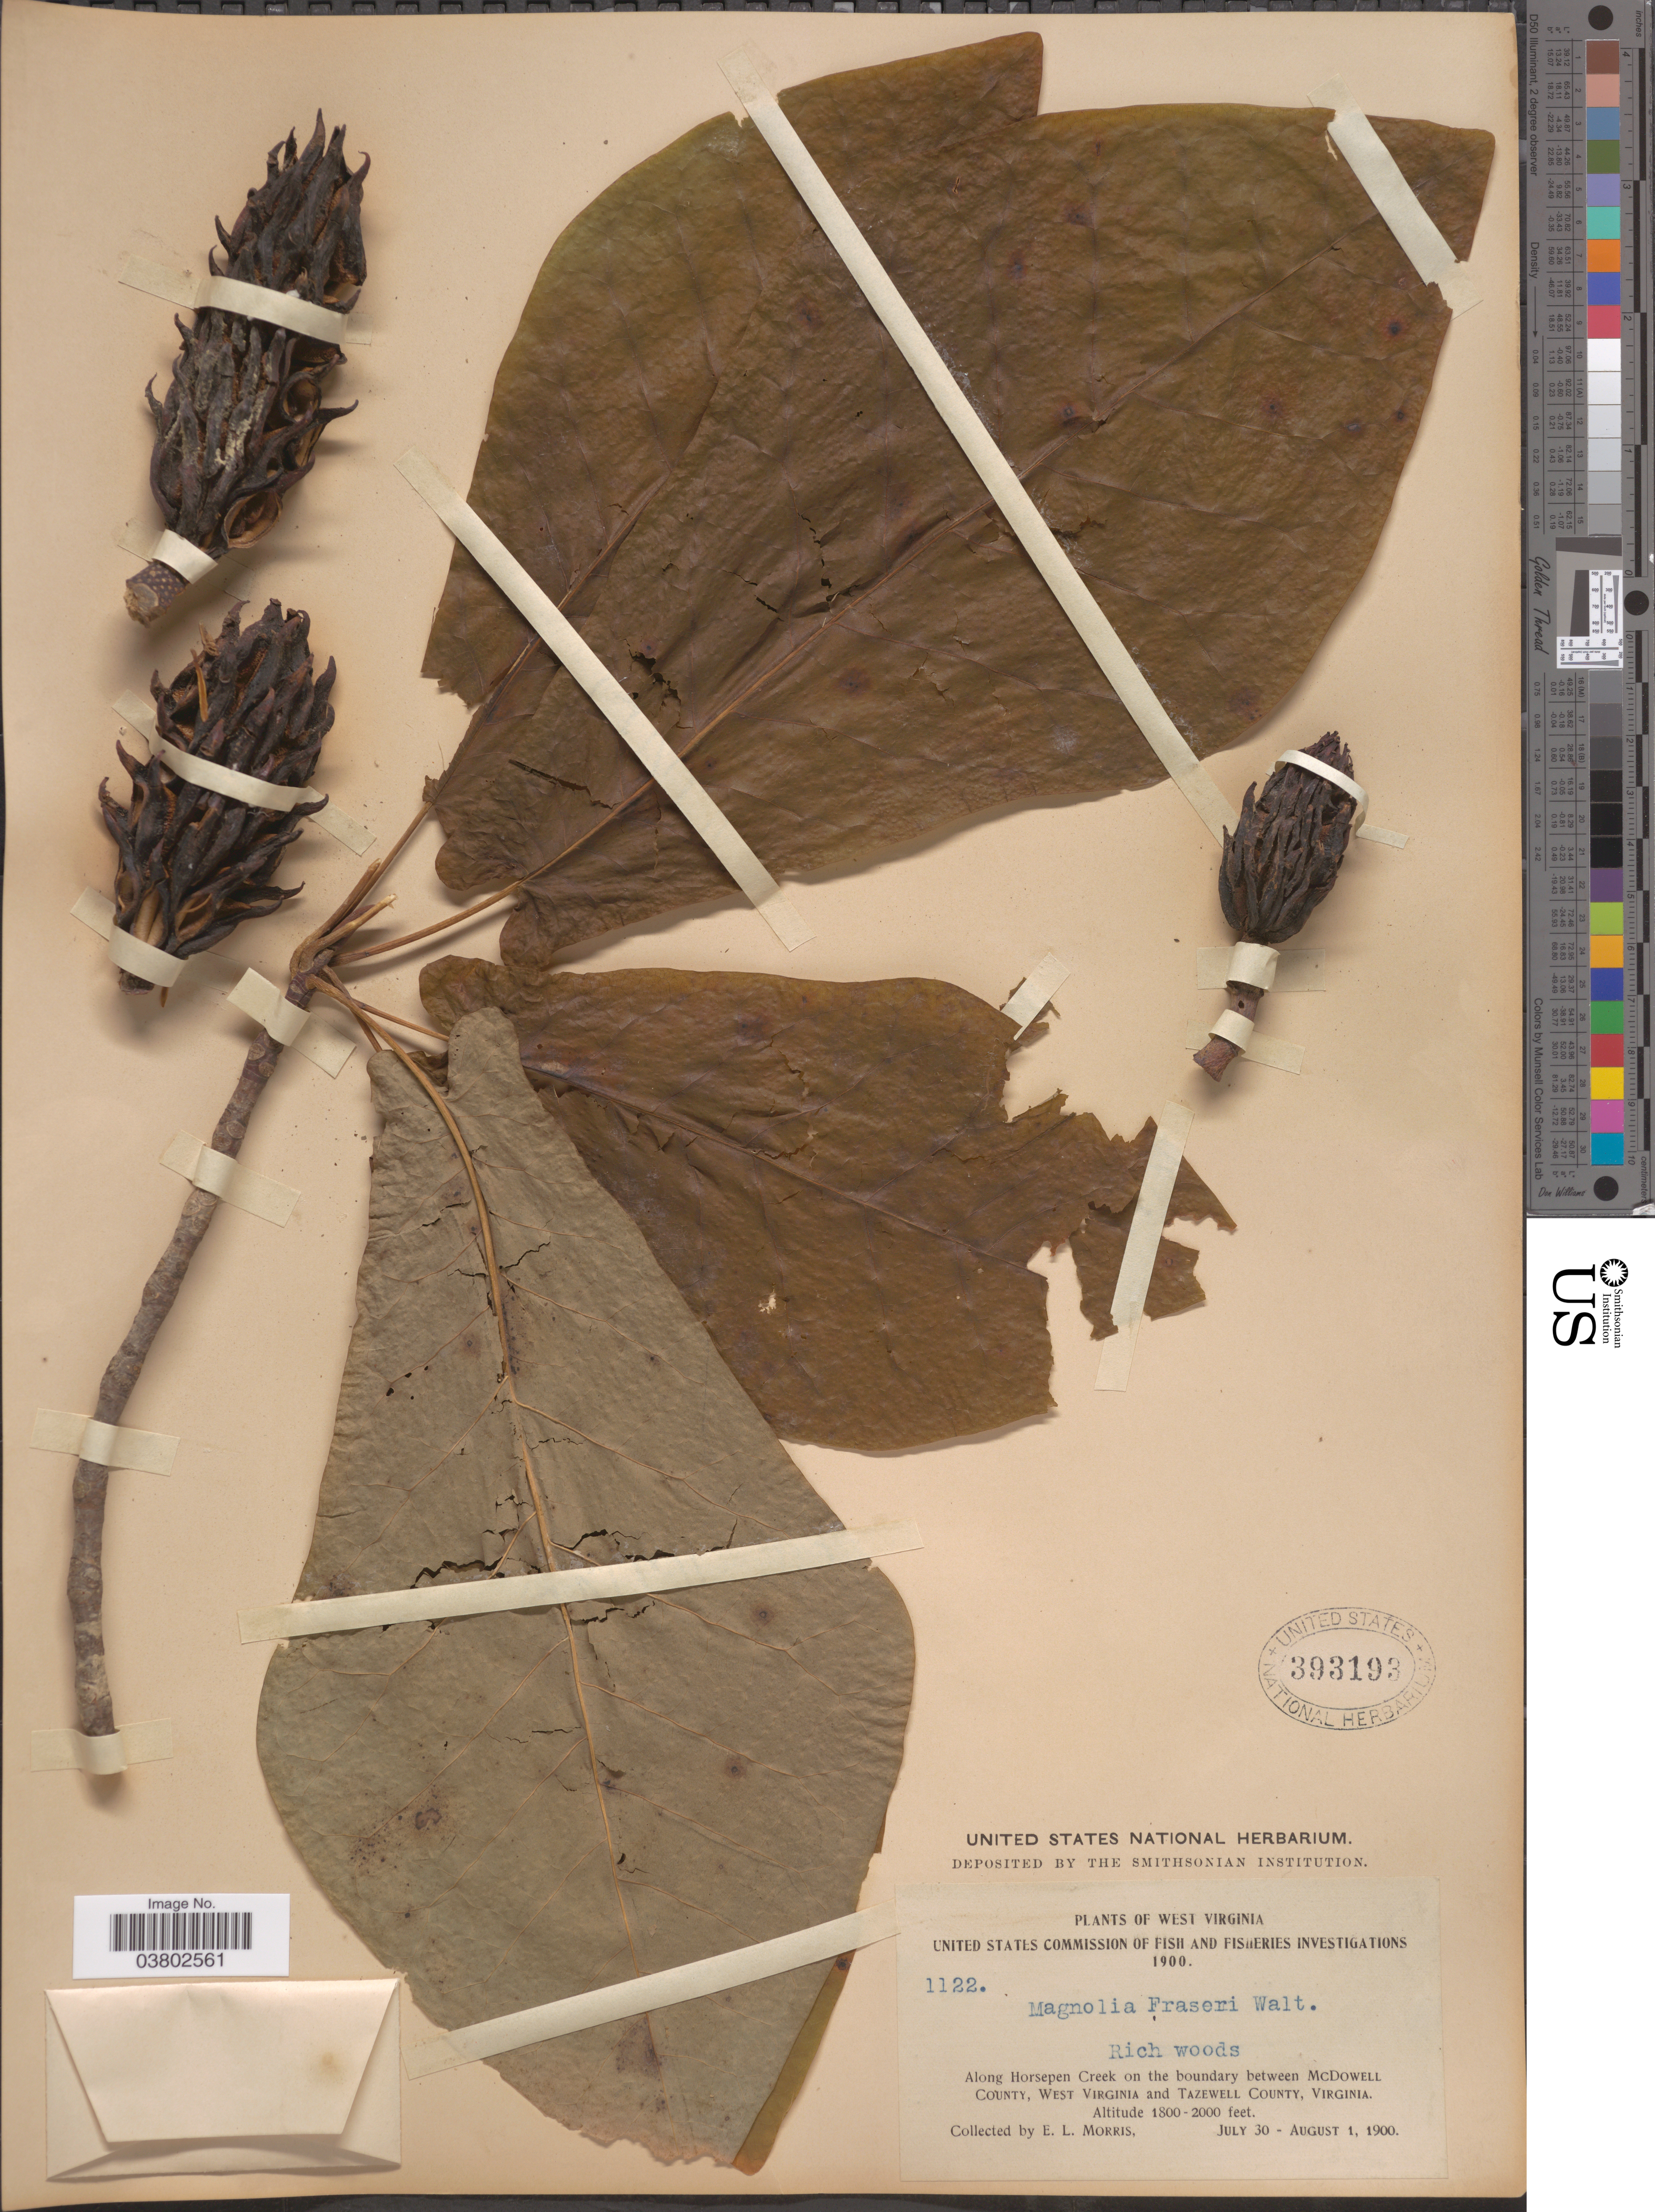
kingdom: Plantae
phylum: Tracheophyta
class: Magnoliopsida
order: Magnoliales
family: Magnoliaceae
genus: Magnolia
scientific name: Magnolia fraseri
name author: Walter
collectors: E. Morris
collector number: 1122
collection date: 1900-07-30/1900-08-01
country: United States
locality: Along Horsepen Creek on the boundary between McDowell County, West Virginia and Tazewell County, Virginia.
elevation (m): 549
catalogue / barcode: US 393193